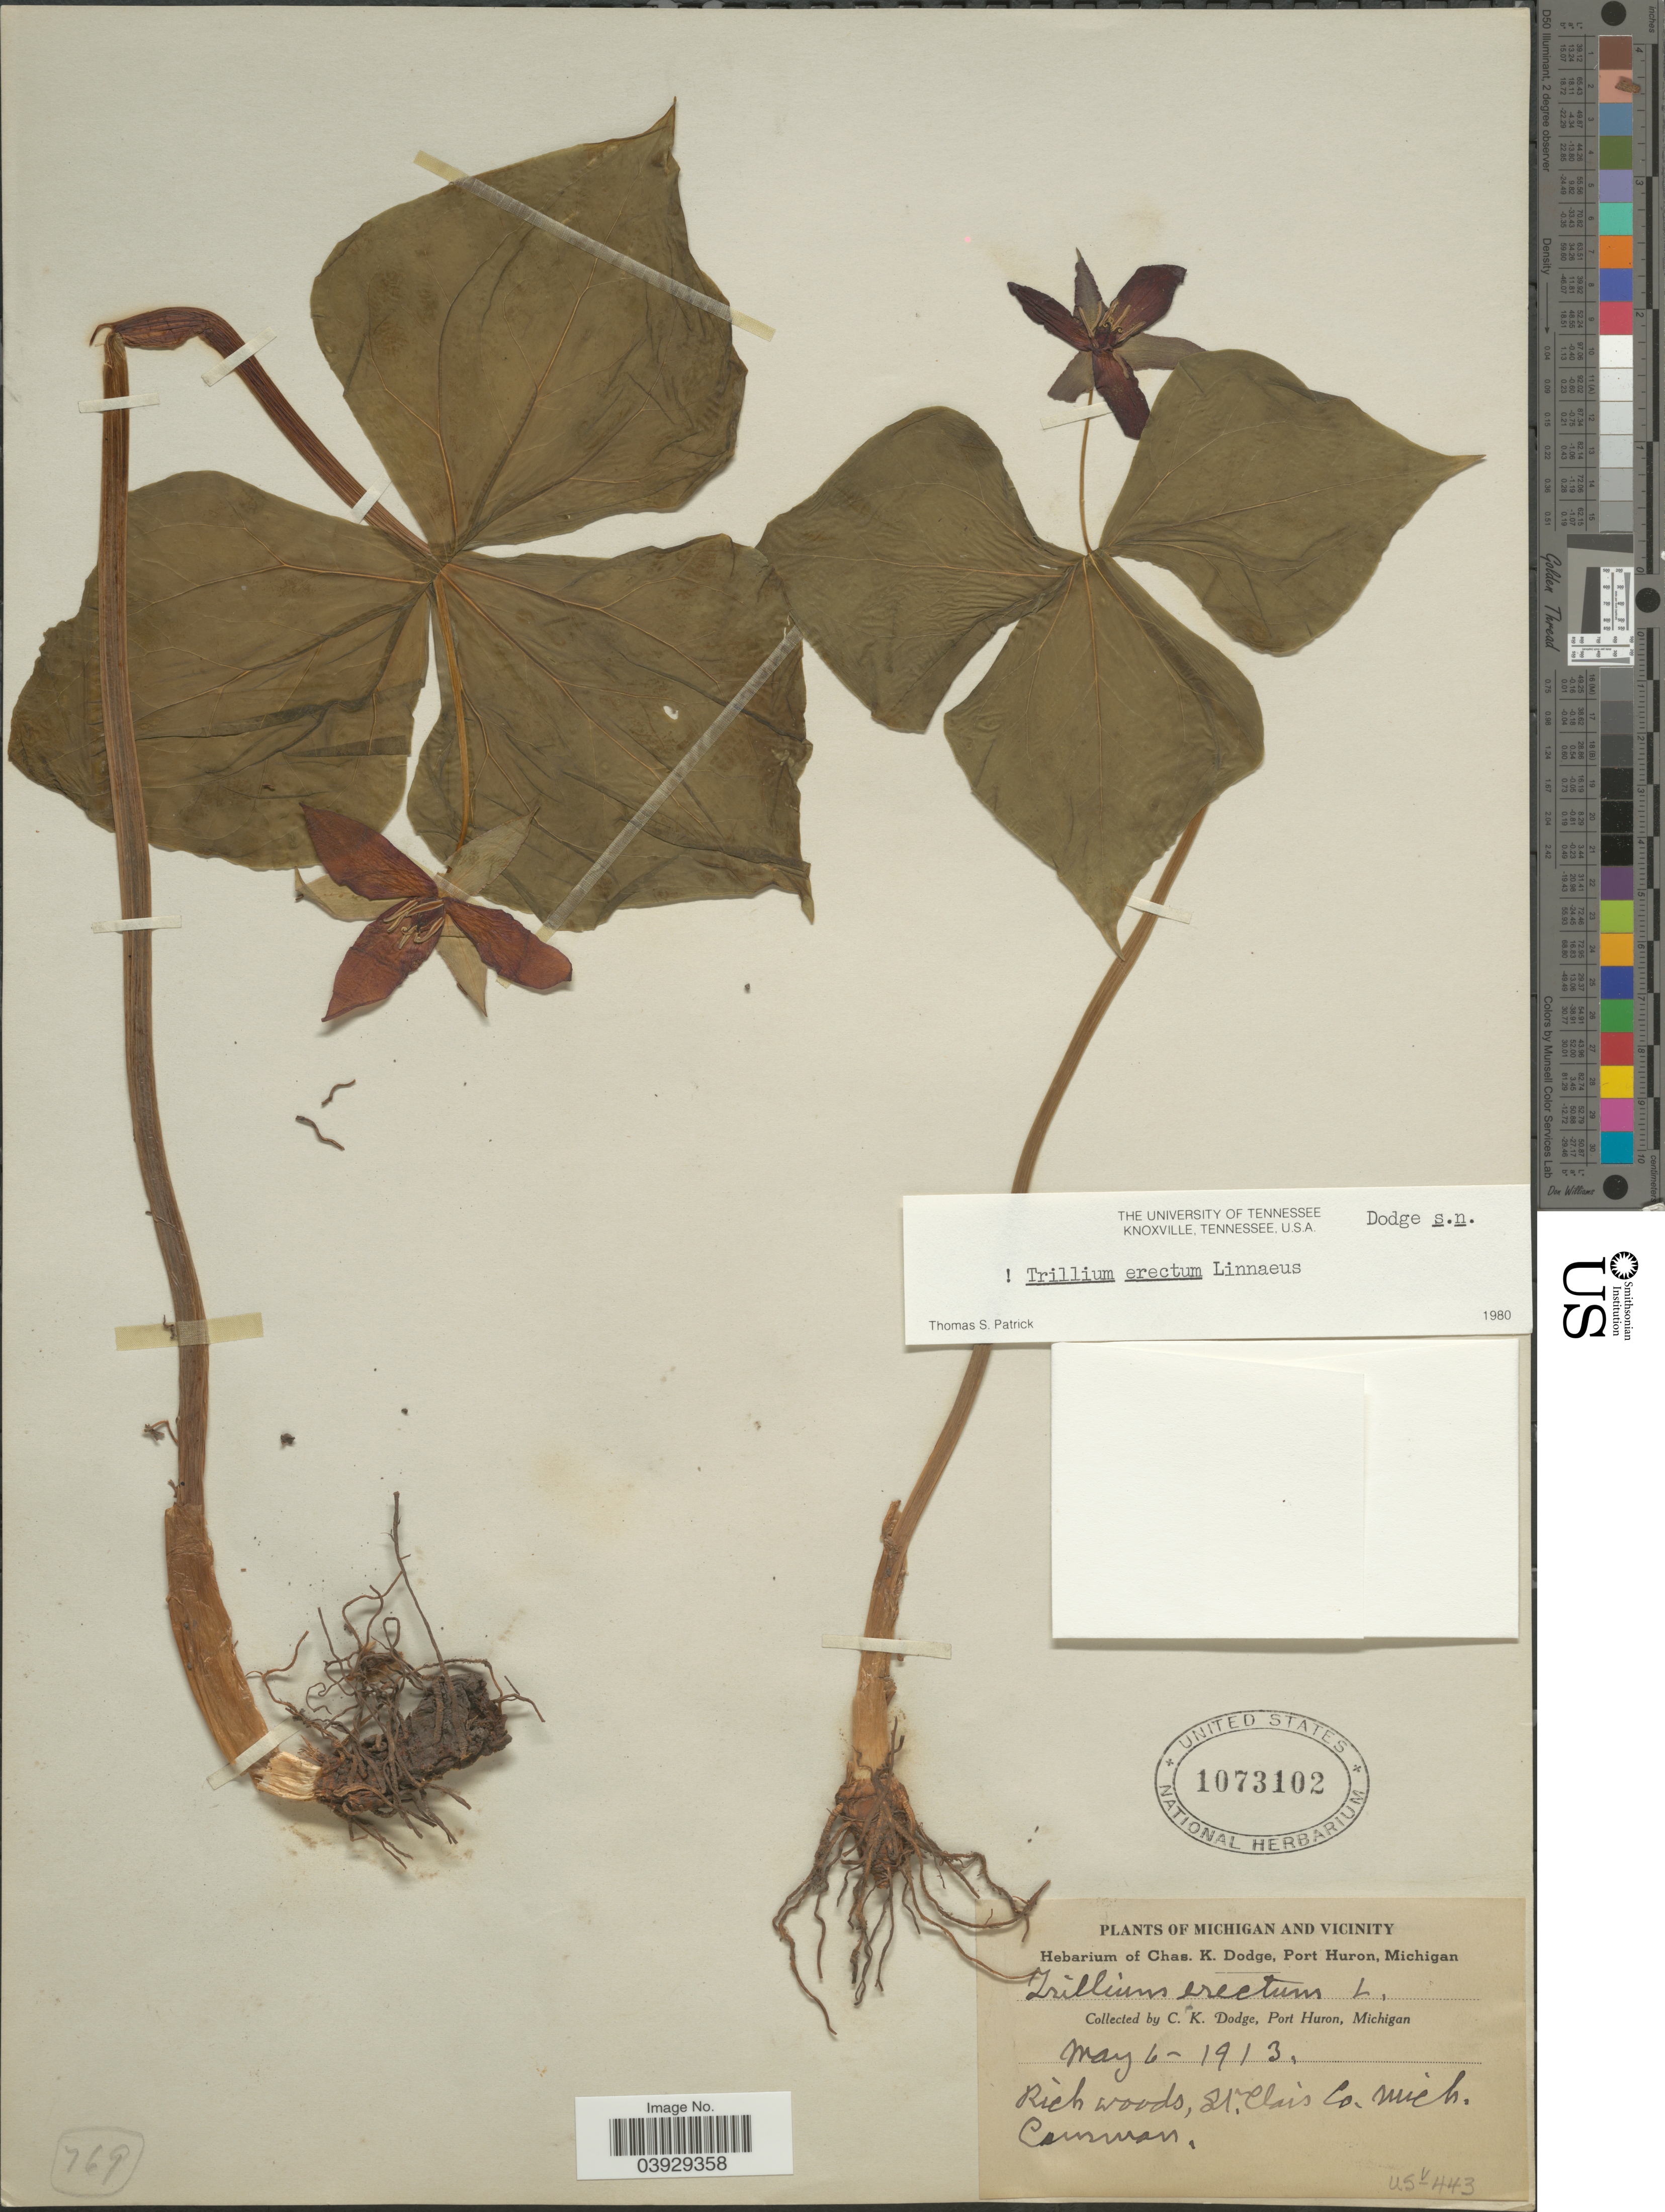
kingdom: Plantae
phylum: Tracheophyta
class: Liliopsida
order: Liliales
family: Melanthiaceae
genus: Trillium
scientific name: Trillium erectum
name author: L.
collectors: C. Dodge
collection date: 1913-05-06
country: United States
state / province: Michigan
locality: Michigan and vicinity. Rich woods, St. Clair Co.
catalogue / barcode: US 1073102